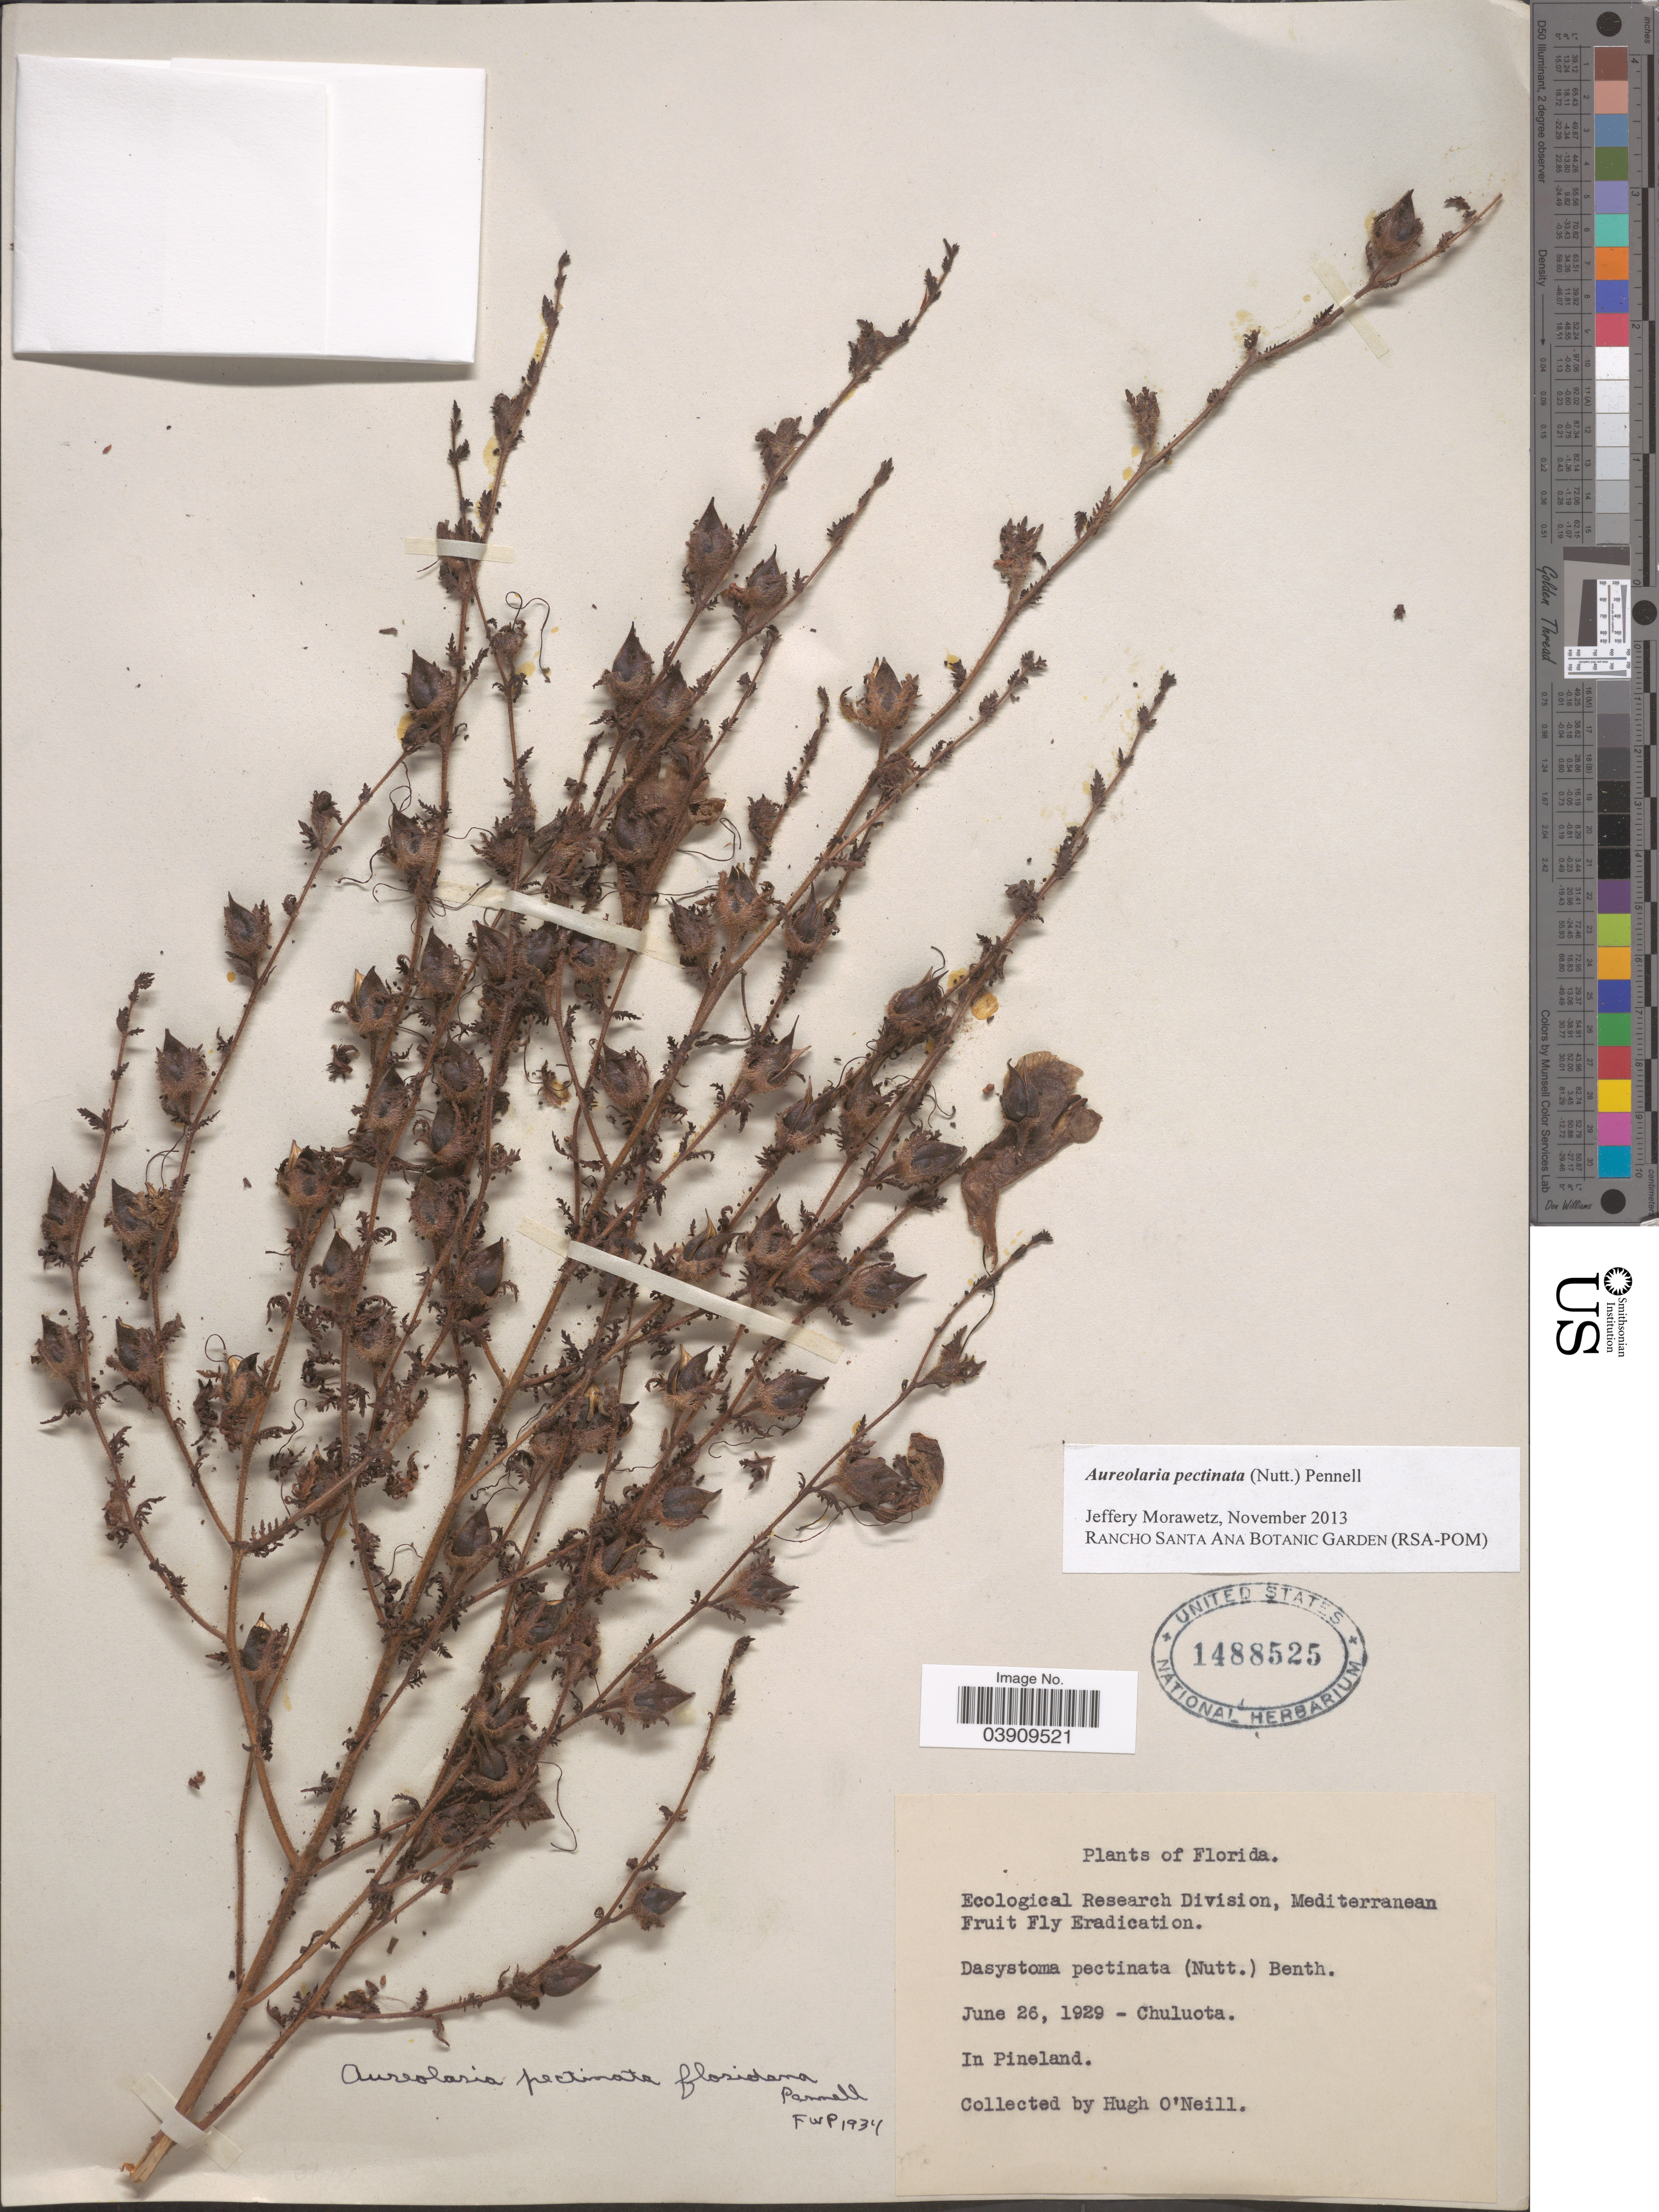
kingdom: Plantae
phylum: Tracheophyta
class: Magnoliopsida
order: Lamiales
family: Orobanchaceae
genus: Aureolaria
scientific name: Aureolaria pectinata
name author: (Nutt.) Pennell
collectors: H. O'Neill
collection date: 1929-07-26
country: United States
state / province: Florida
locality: Chuluota. In Pineland.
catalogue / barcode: US 1488525